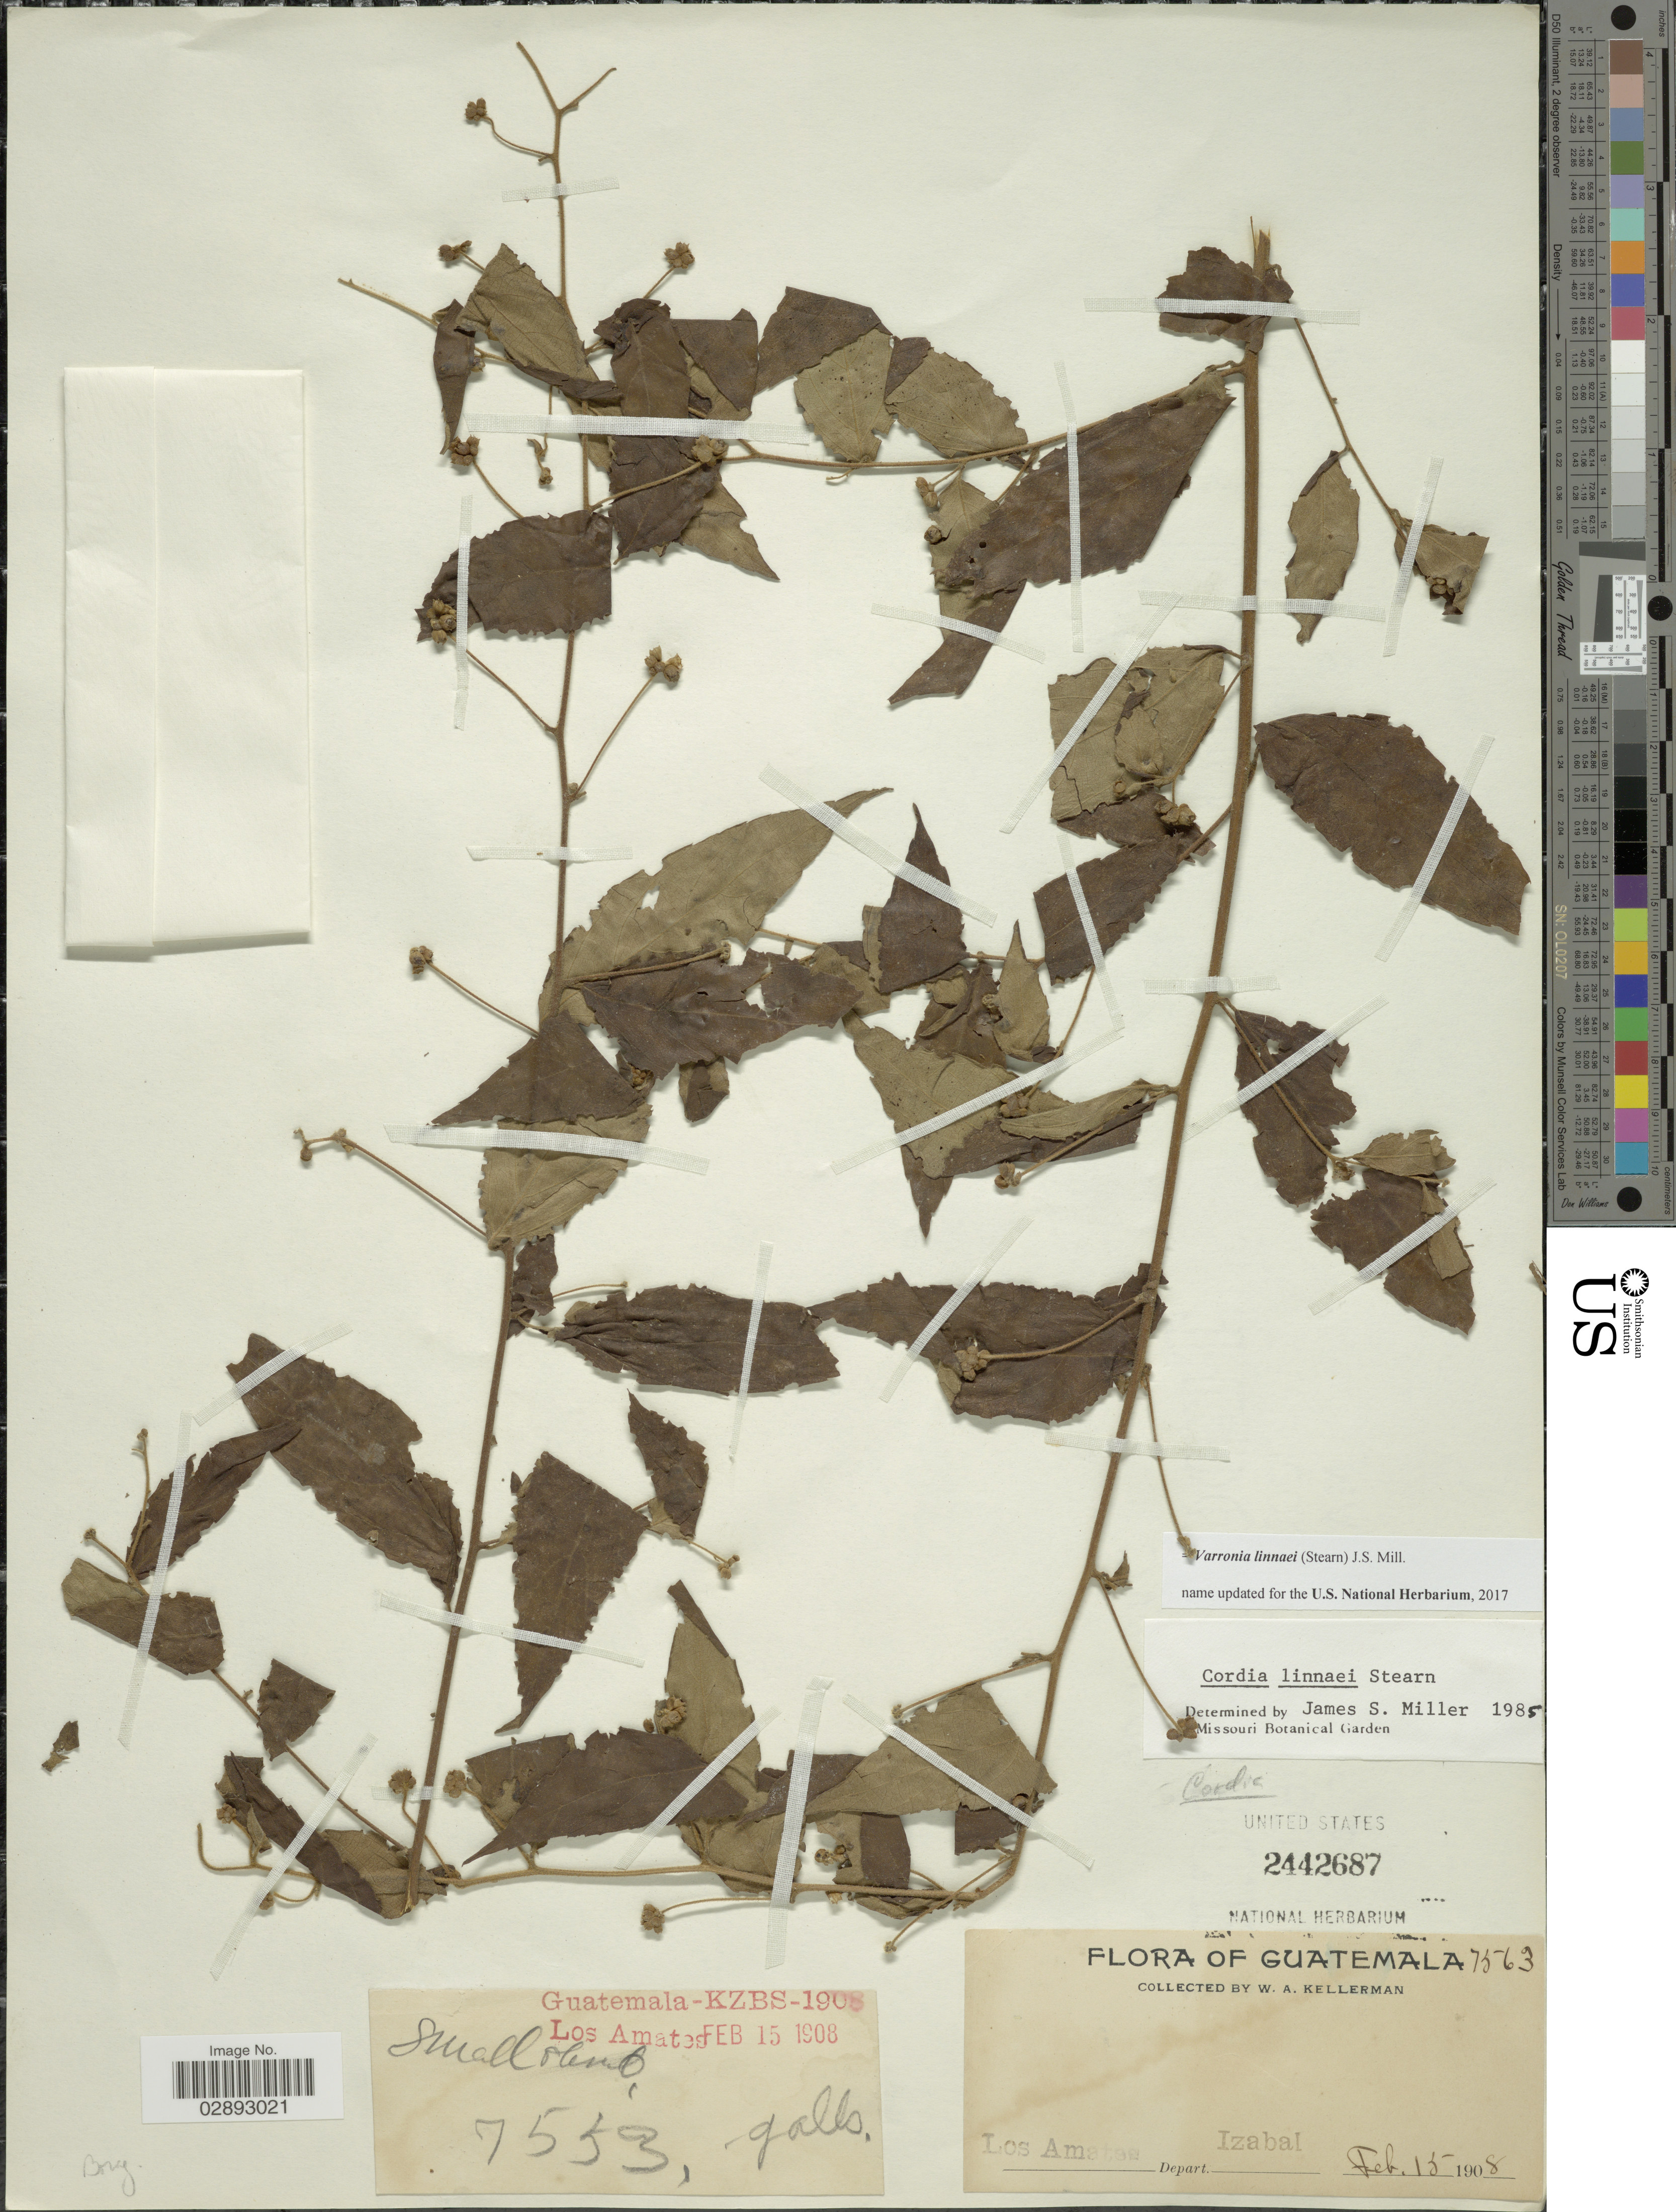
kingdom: Plantae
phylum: Tracheophyta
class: Magnoliopsida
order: Boraginales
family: Cordiaceae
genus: Varronia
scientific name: Varronia linnaei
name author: (Stearn) J.S. Mill.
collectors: W. Kellerman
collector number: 7563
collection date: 1908-02-15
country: Guatemala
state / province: Izabal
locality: Los Amates. Depart. Izabal.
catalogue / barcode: US 2442687